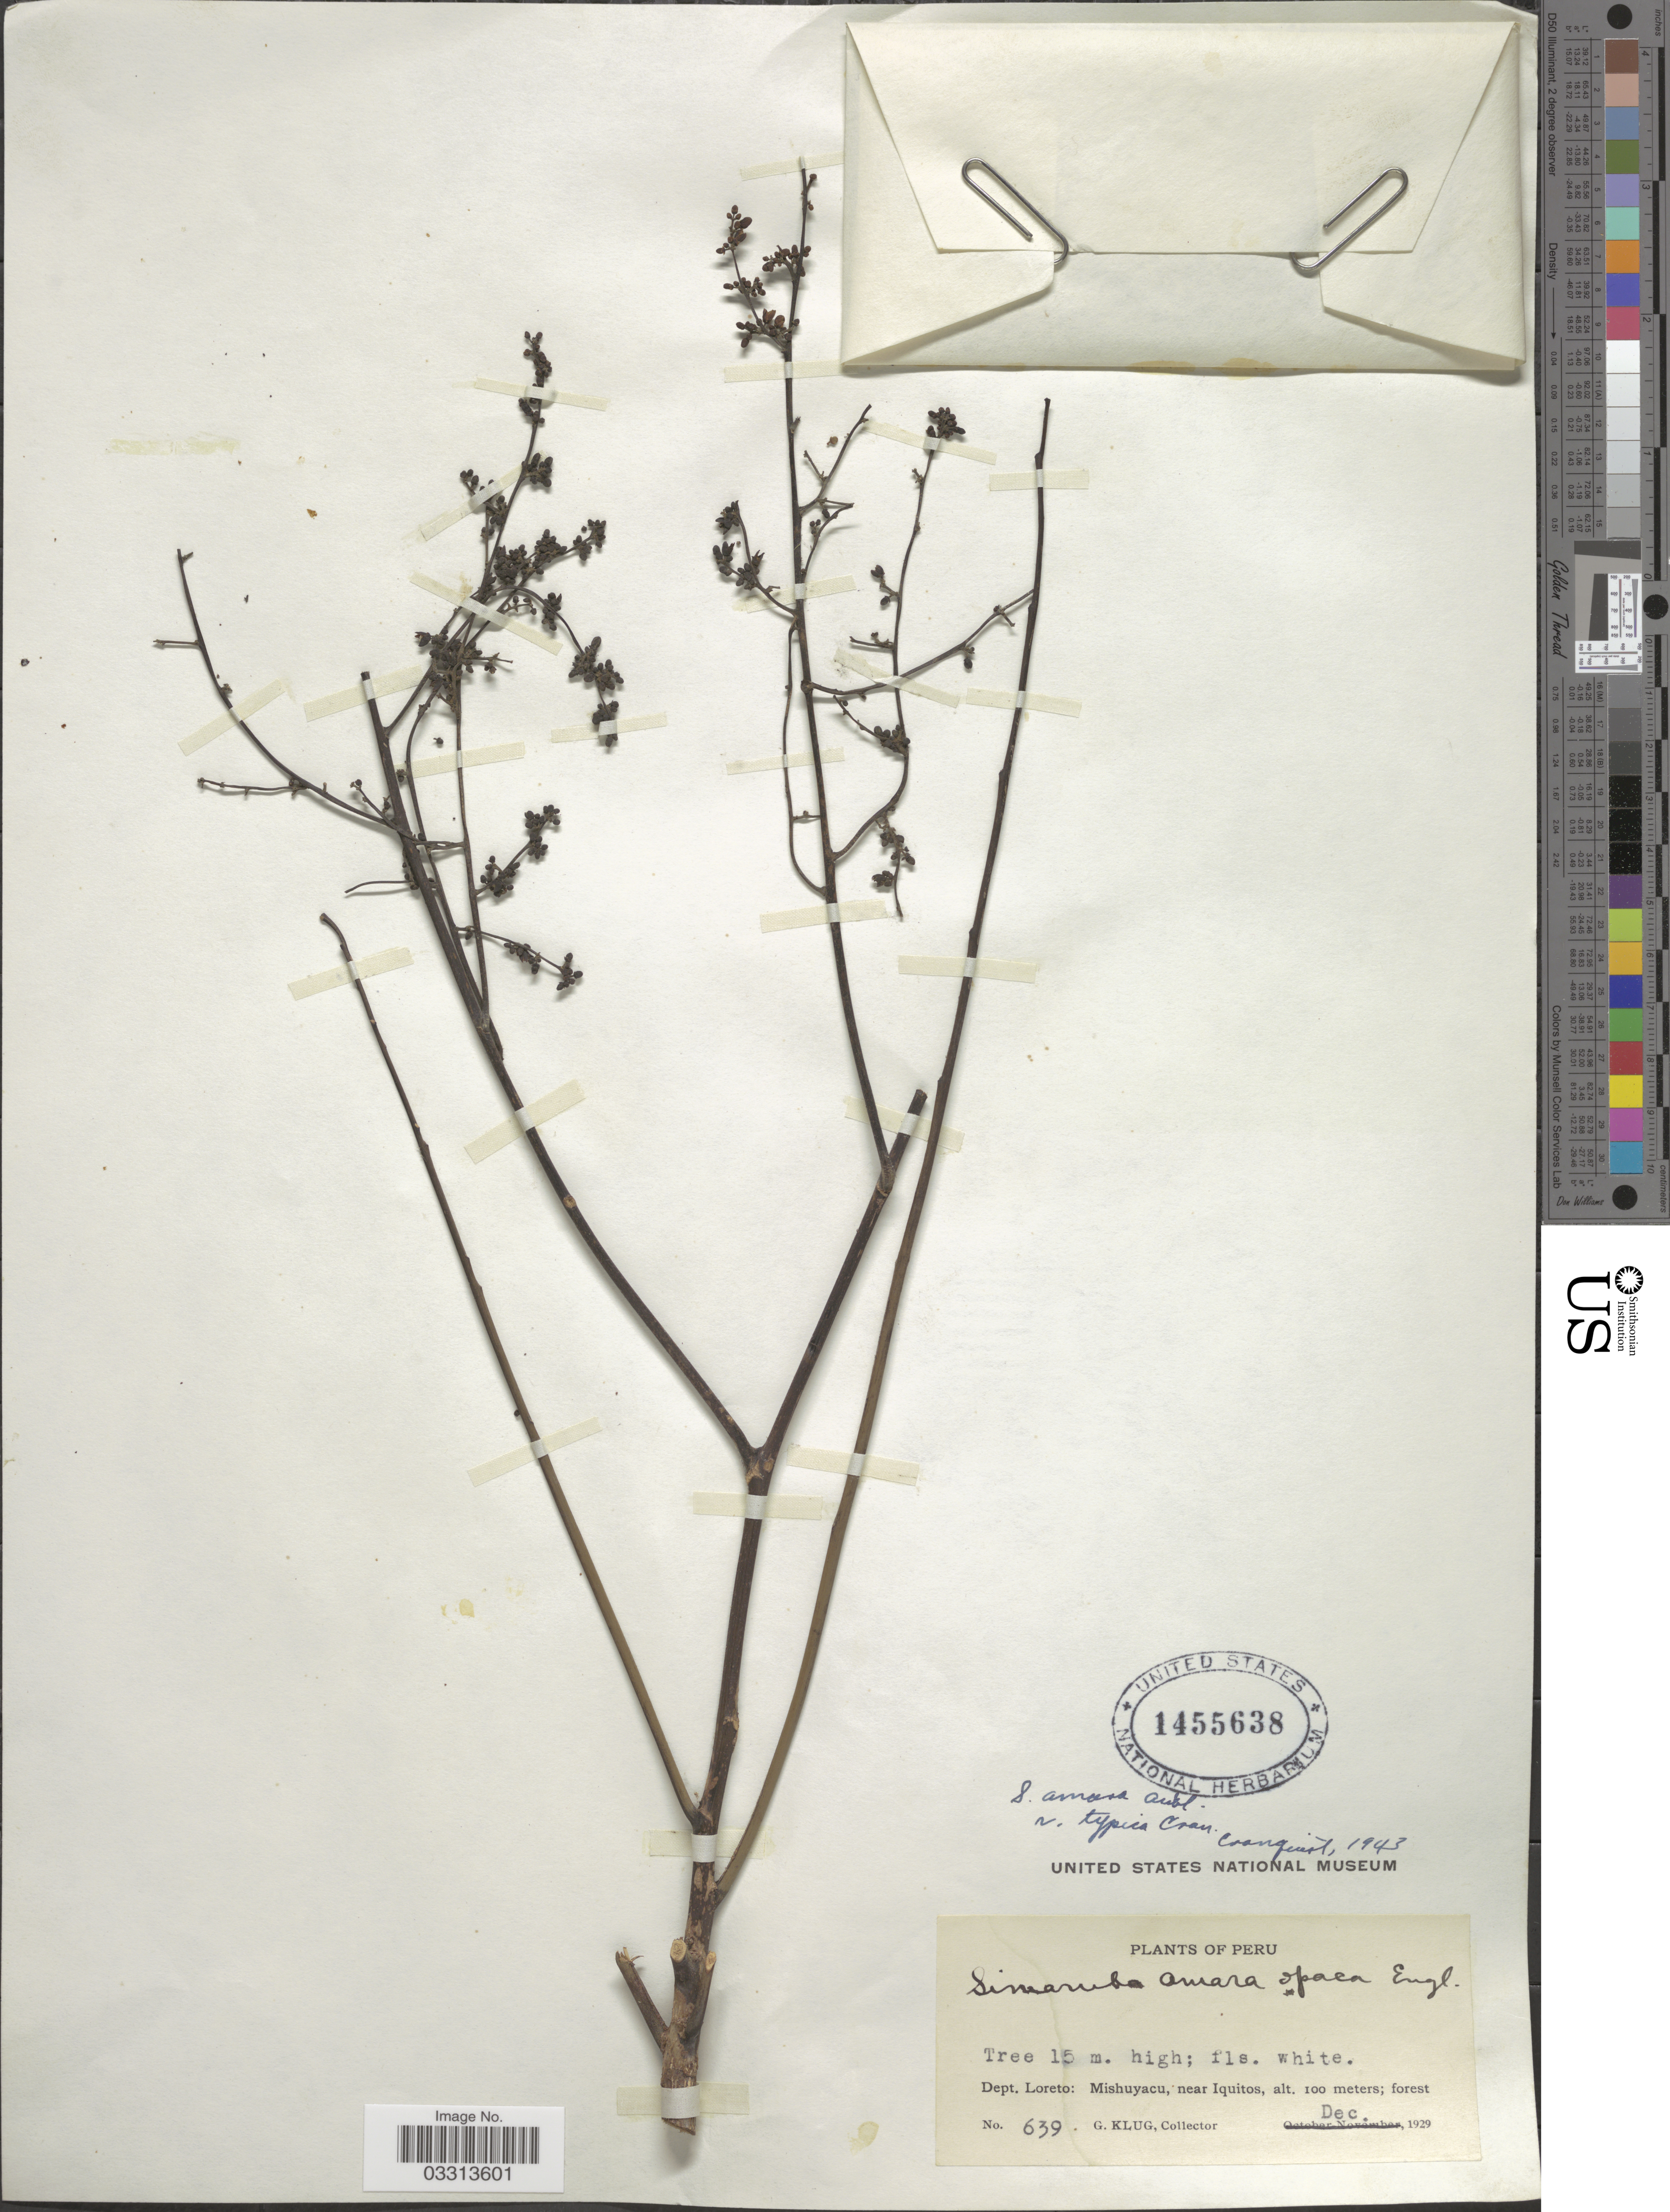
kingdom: Plantae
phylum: Tracheophyta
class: Magnoliopsida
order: Sapindales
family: Simaroubaceae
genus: Simarouba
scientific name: Simarouba amara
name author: Aubl.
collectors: G. Klug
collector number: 639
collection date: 1929-12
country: Peru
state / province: Loreto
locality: Dept. Loreto: Mishuyacu, near Iquitos.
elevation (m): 100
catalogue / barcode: US 1455638